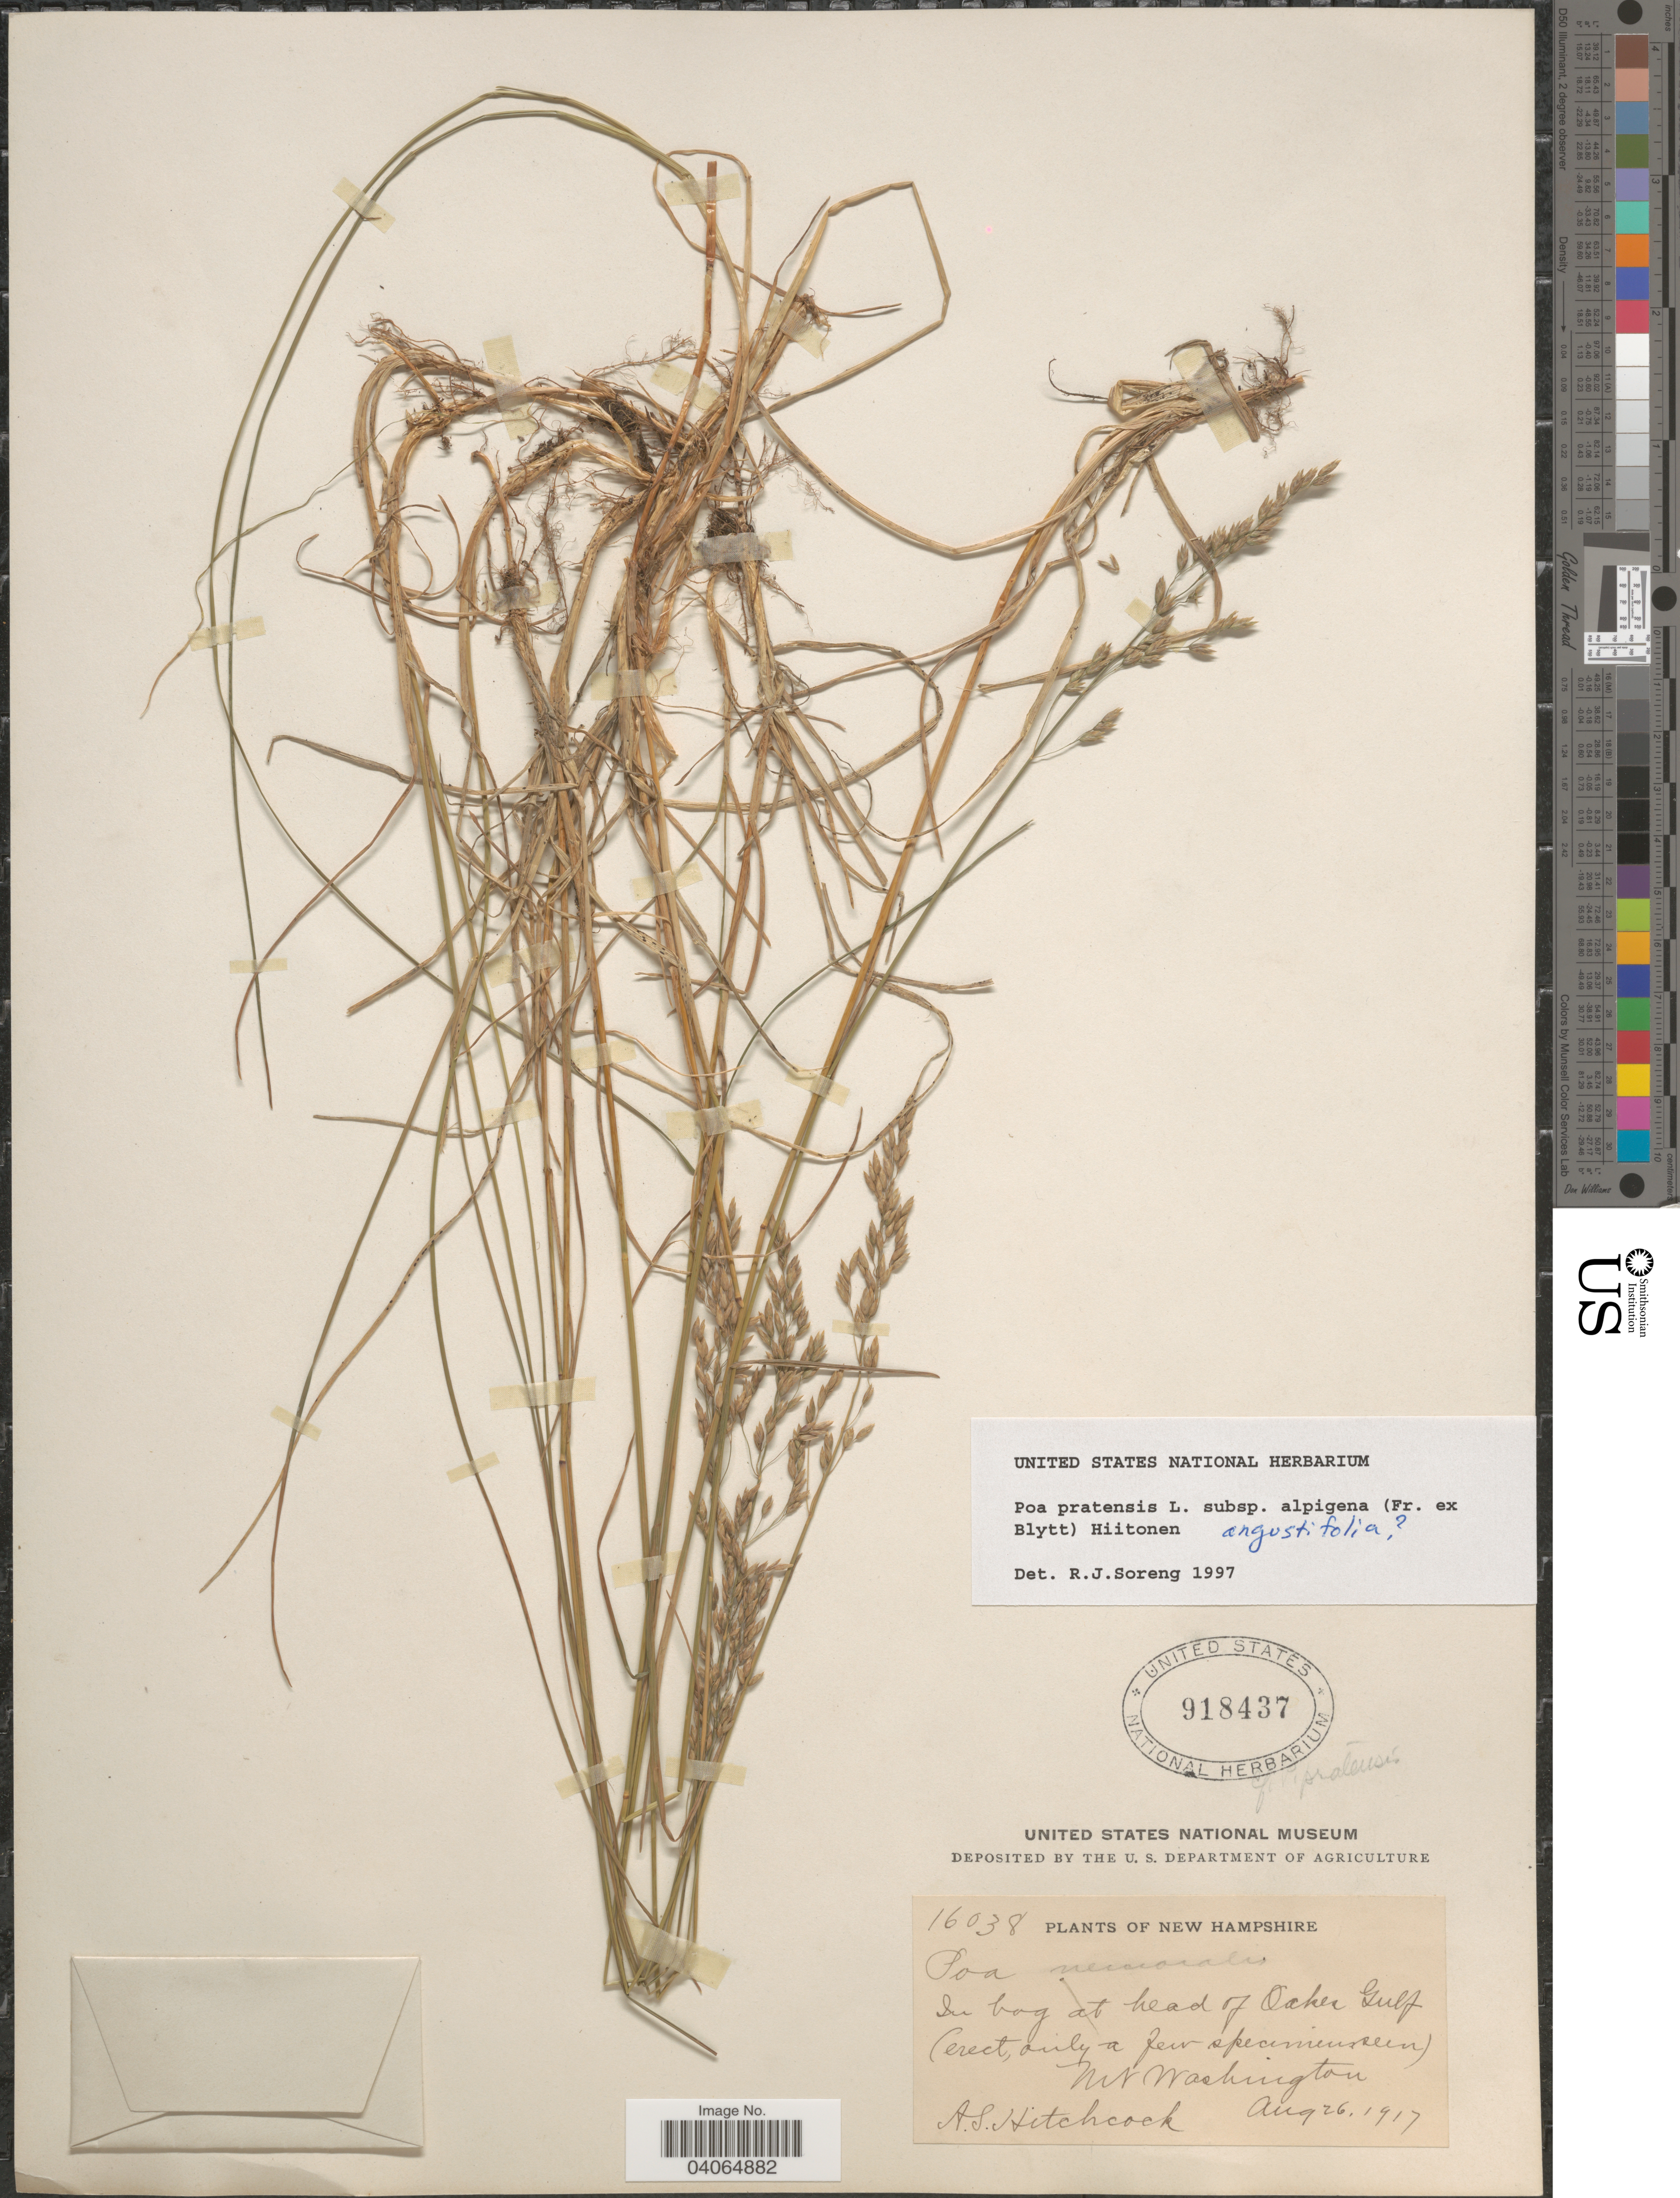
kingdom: Plantae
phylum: Tracheophyta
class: Liliopsida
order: Poales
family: Poaceae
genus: Poa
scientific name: Poa pratensis subsp. angustifolia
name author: (L.) Lej.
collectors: A. S. Hitchcock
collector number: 16038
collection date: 1917-08-26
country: United States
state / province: New Hampshire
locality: In bog at head of Oakes Gulf. Mt. Washington.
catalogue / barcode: US 918437